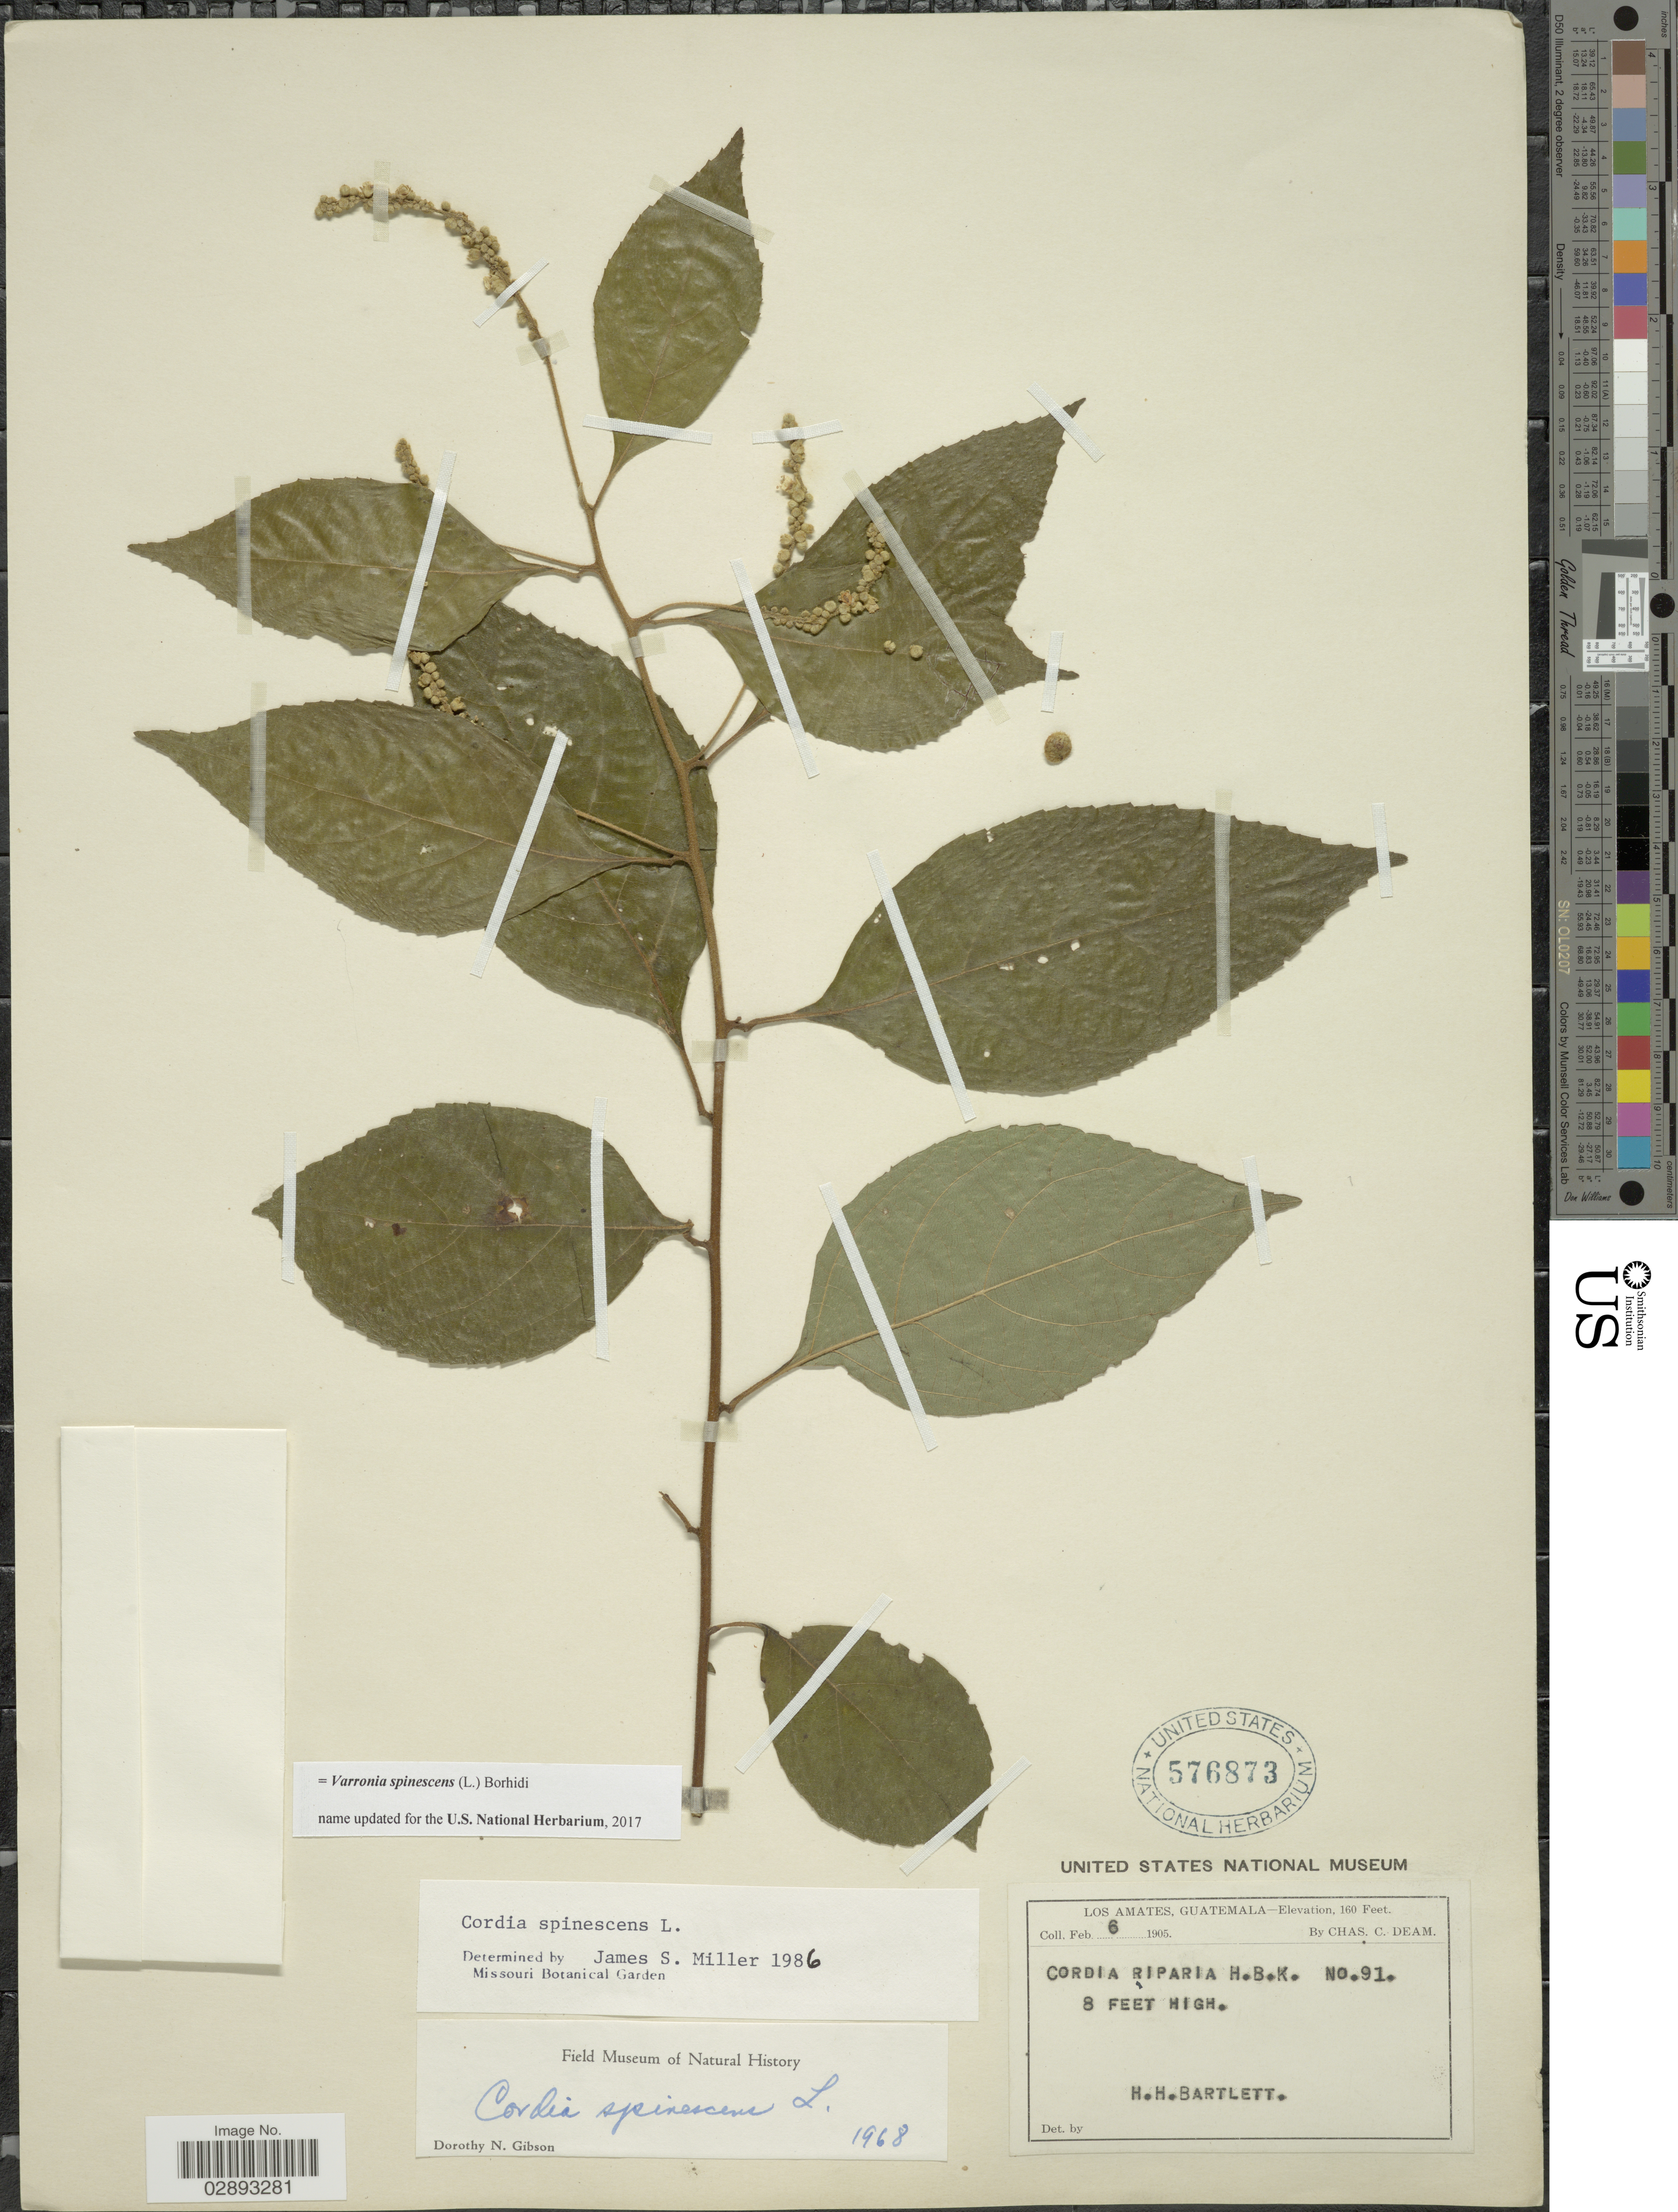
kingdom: Plantae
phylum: Tracheophyta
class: Magnoliopsida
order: Boraginales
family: Cordiaceae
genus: Varronia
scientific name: Varronia spinescens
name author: (L.) Borhidi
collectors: C. C. Deam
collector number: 91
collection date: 1905-02-06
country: Guatemala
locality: Los Amates.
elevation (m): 49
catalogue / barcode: US 576873